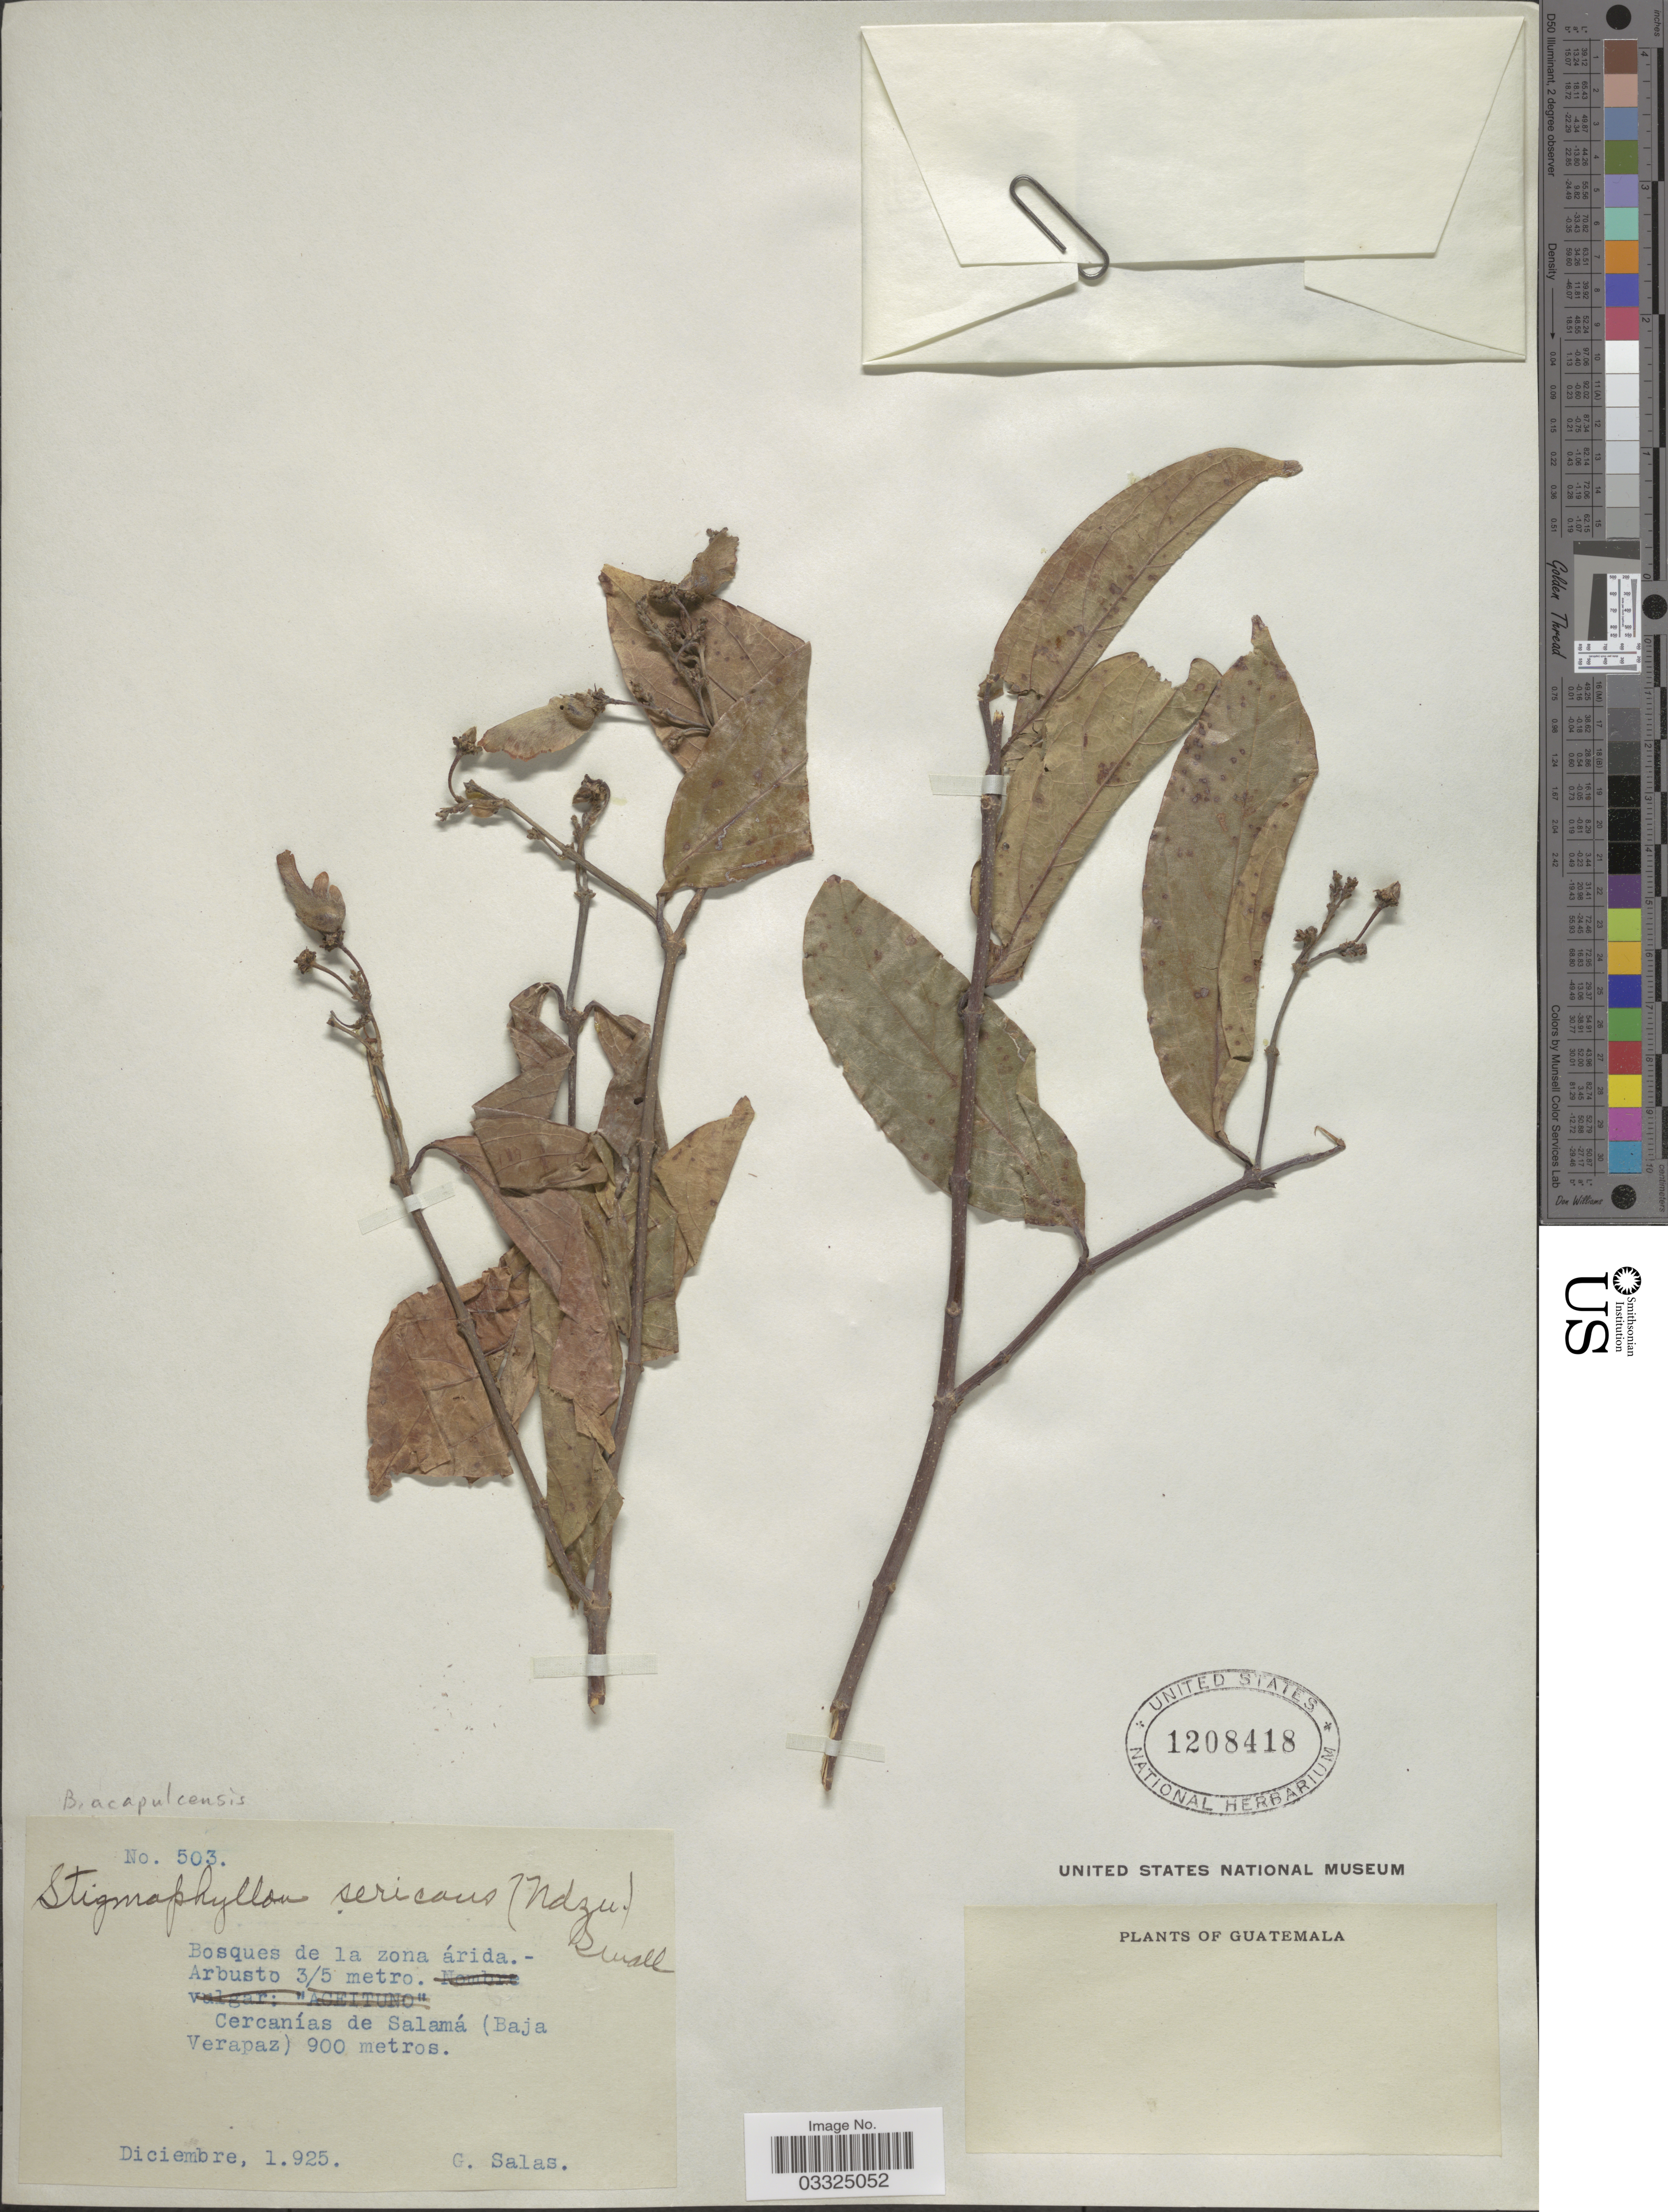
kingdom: Plantae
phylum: Tracheophyta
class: Magnoliopsida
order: Malpighiales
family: Malpighiaceae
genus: Bronwenia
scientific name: Bronwenia acapulcensis var. acapulcensis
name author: (Rose) W.R. Anderson & C. Davis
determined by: Strong, Mark T., (BOT), Smithsonian Institution - National Museum of Natural History (UNITED STATES)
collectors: G. Salas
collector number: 503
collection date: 1925-12-01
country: Guatemala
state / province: Baja Verapaz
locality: Cercanías de Salamá.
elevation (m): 900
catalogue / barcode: US 1208418